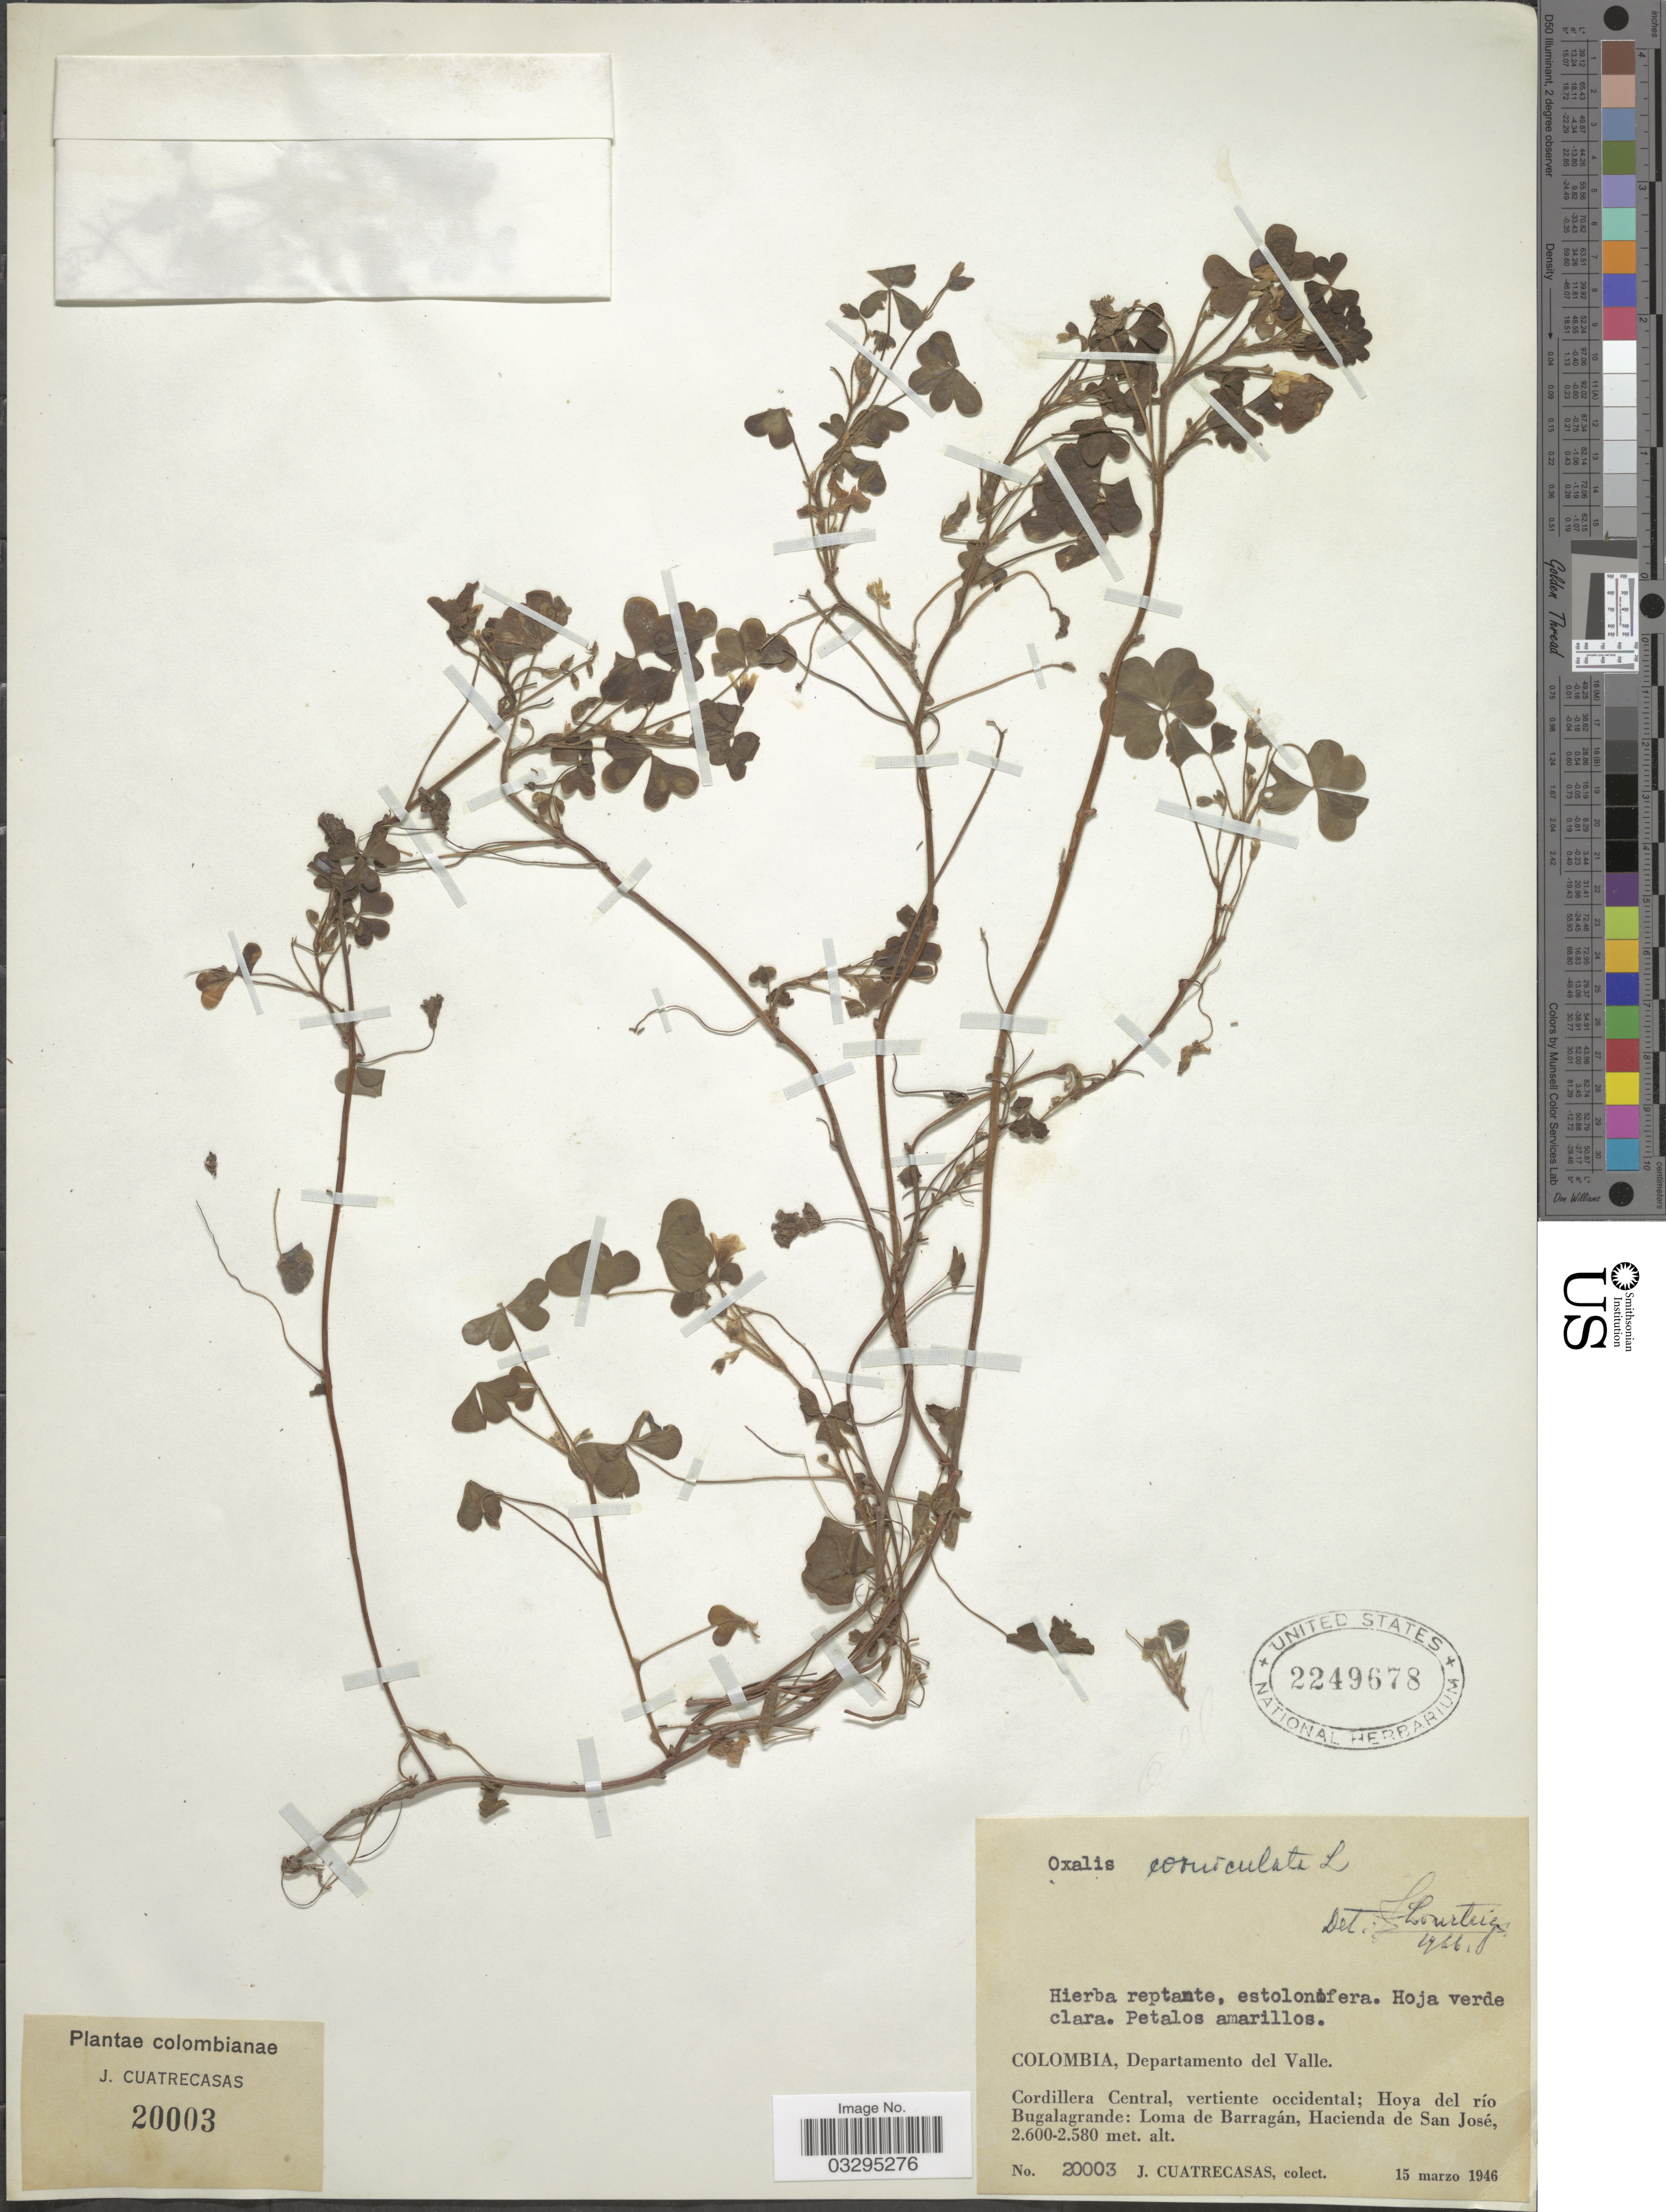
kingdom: Plantae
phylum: Tracheophyta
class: Magnoliopsida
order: Oxalidales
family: Oxalidaceae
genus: Oxalis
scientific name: Oxalis corniculata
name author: L.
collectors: J. Cuatrecasas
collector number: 200003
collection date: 1946-03-15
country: Colombia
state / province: Valle del Cauca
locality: Departamento del Valle. Cordillera Central, vertiente occidental; Hoya del río Bugalagrande: Loma de Barragán, Hacienda de San José.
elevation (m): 2580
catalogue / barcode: US 2249678